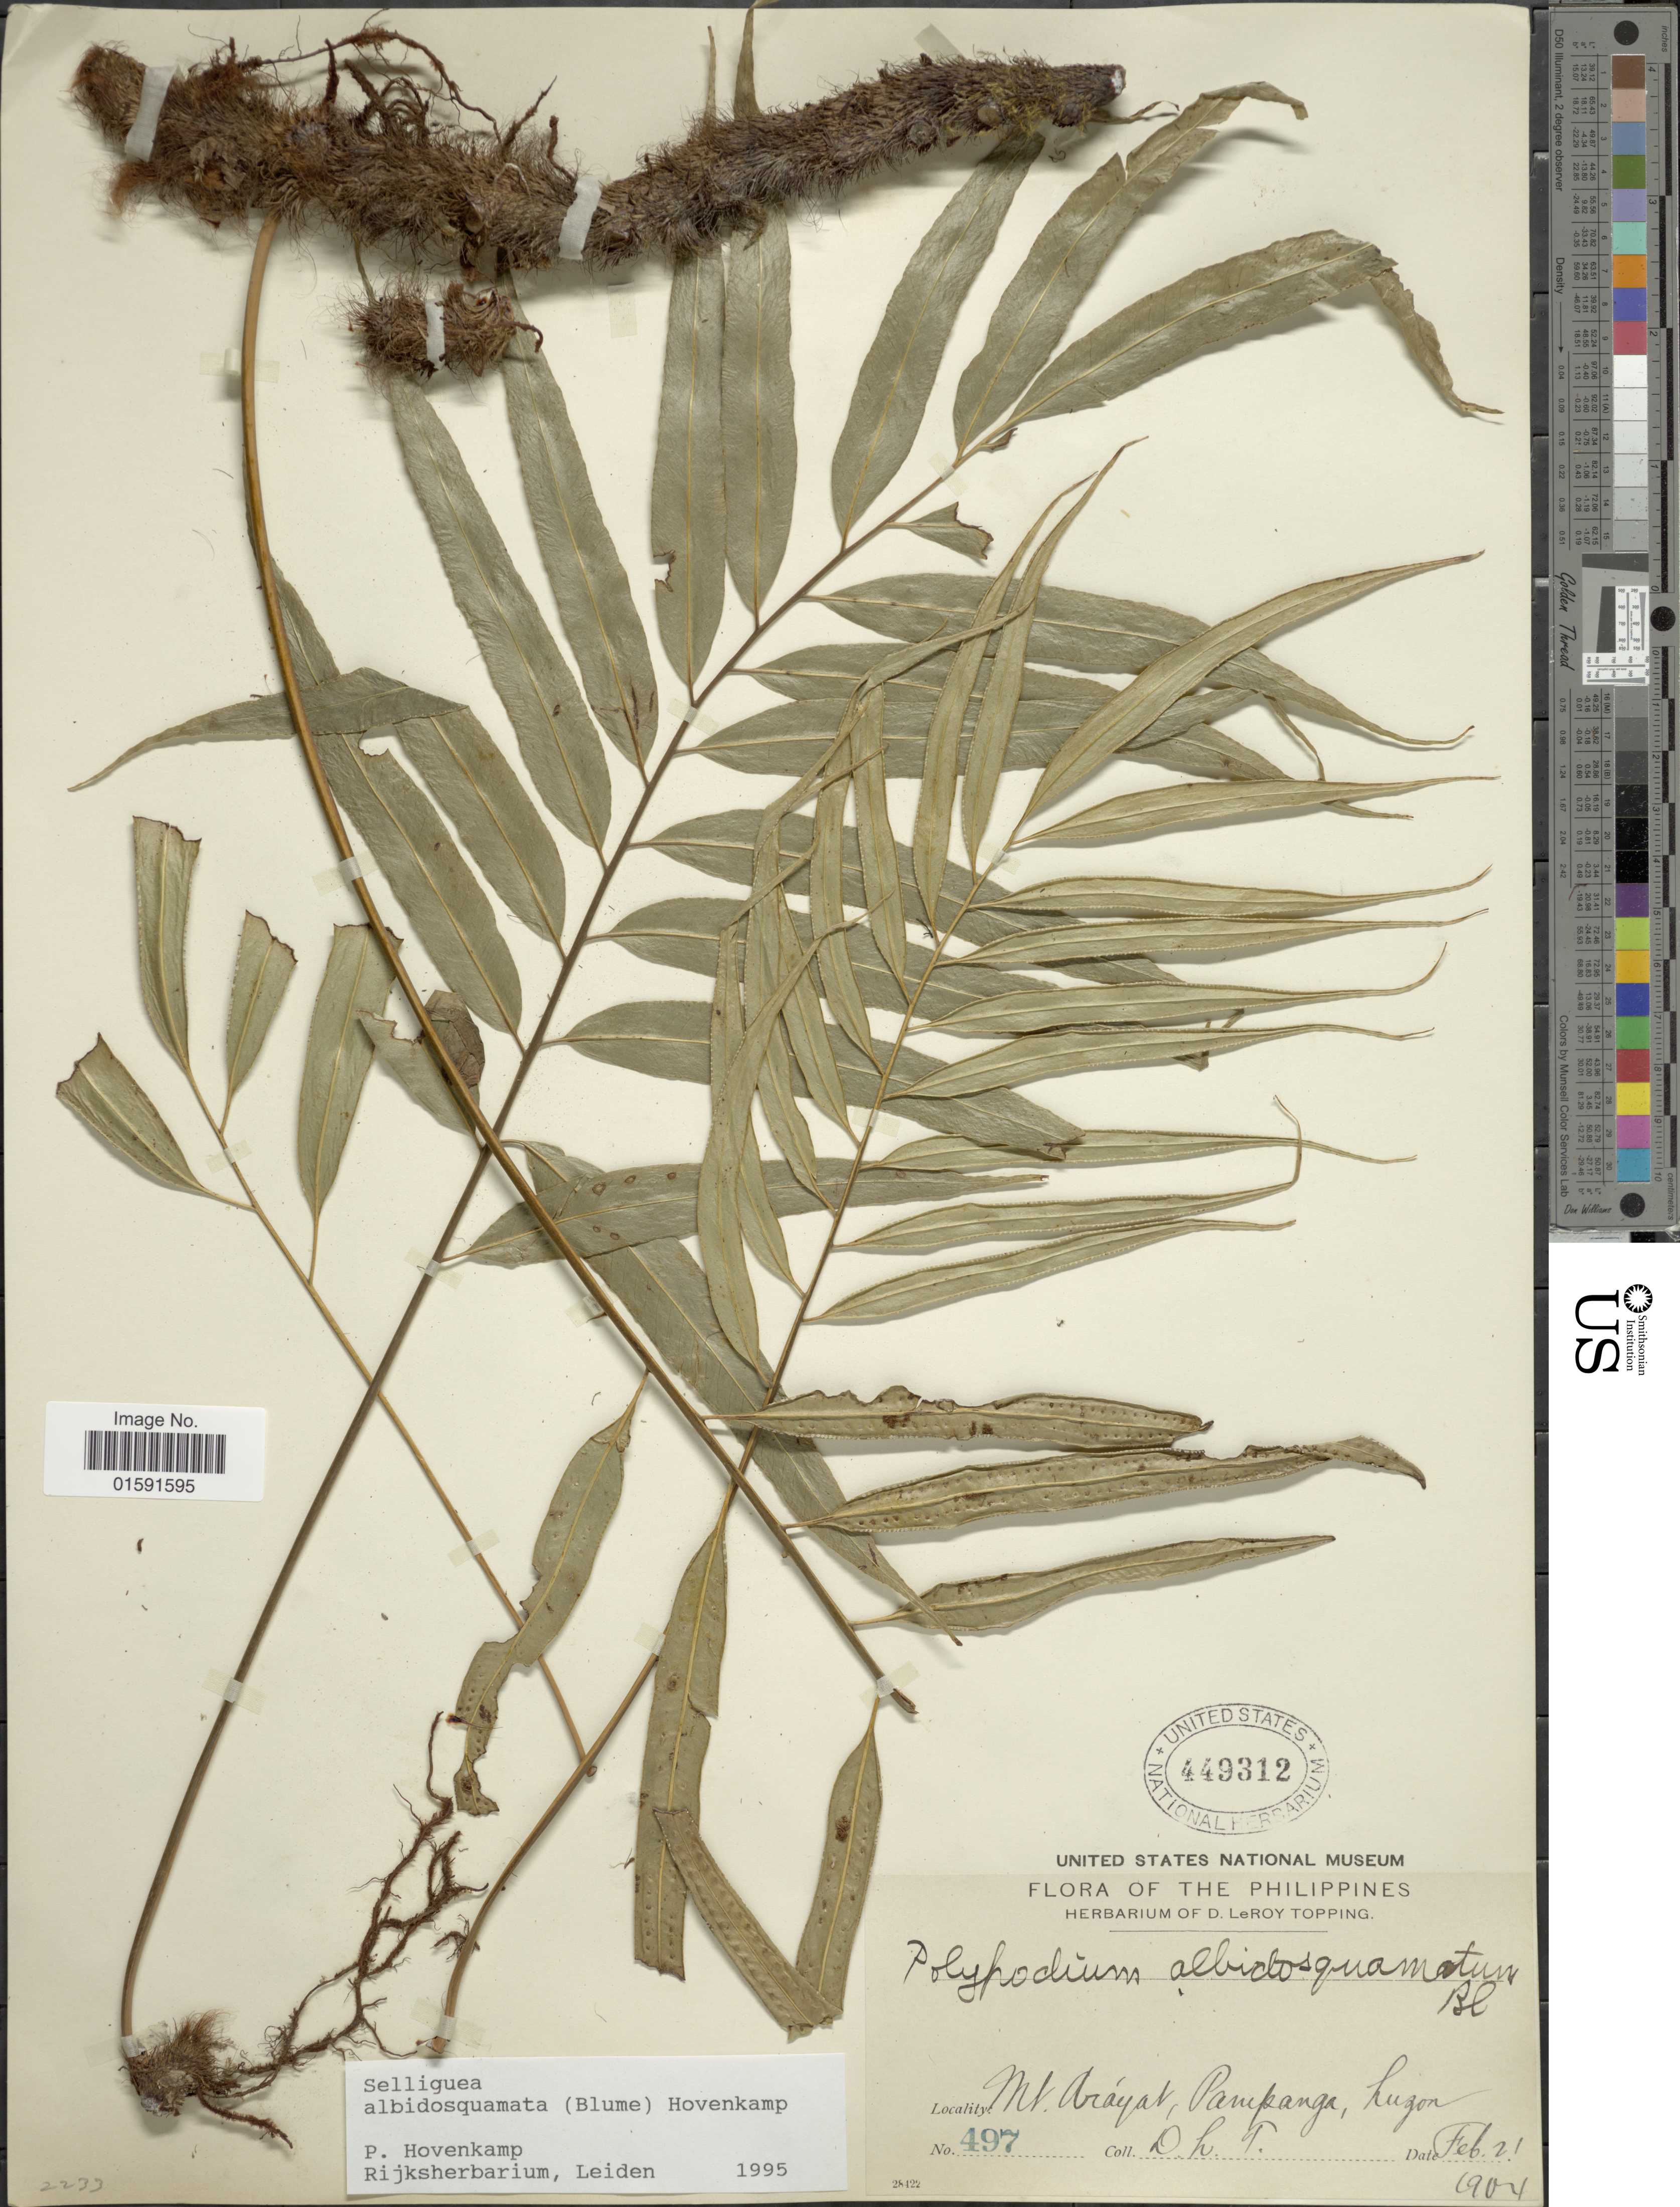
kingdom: Plantae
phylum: Tracheophyta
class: Polypodiopsida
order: Polypodiales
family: Polypodiaceae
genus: Selliguea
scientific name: Selliguea albidosquamata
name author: (Blume) Parris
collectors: D. L. Topping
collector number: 497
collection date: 1904-02-21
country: Philippines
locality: Mt. Arayat, Pampange, Luzon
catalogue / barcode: US 449312